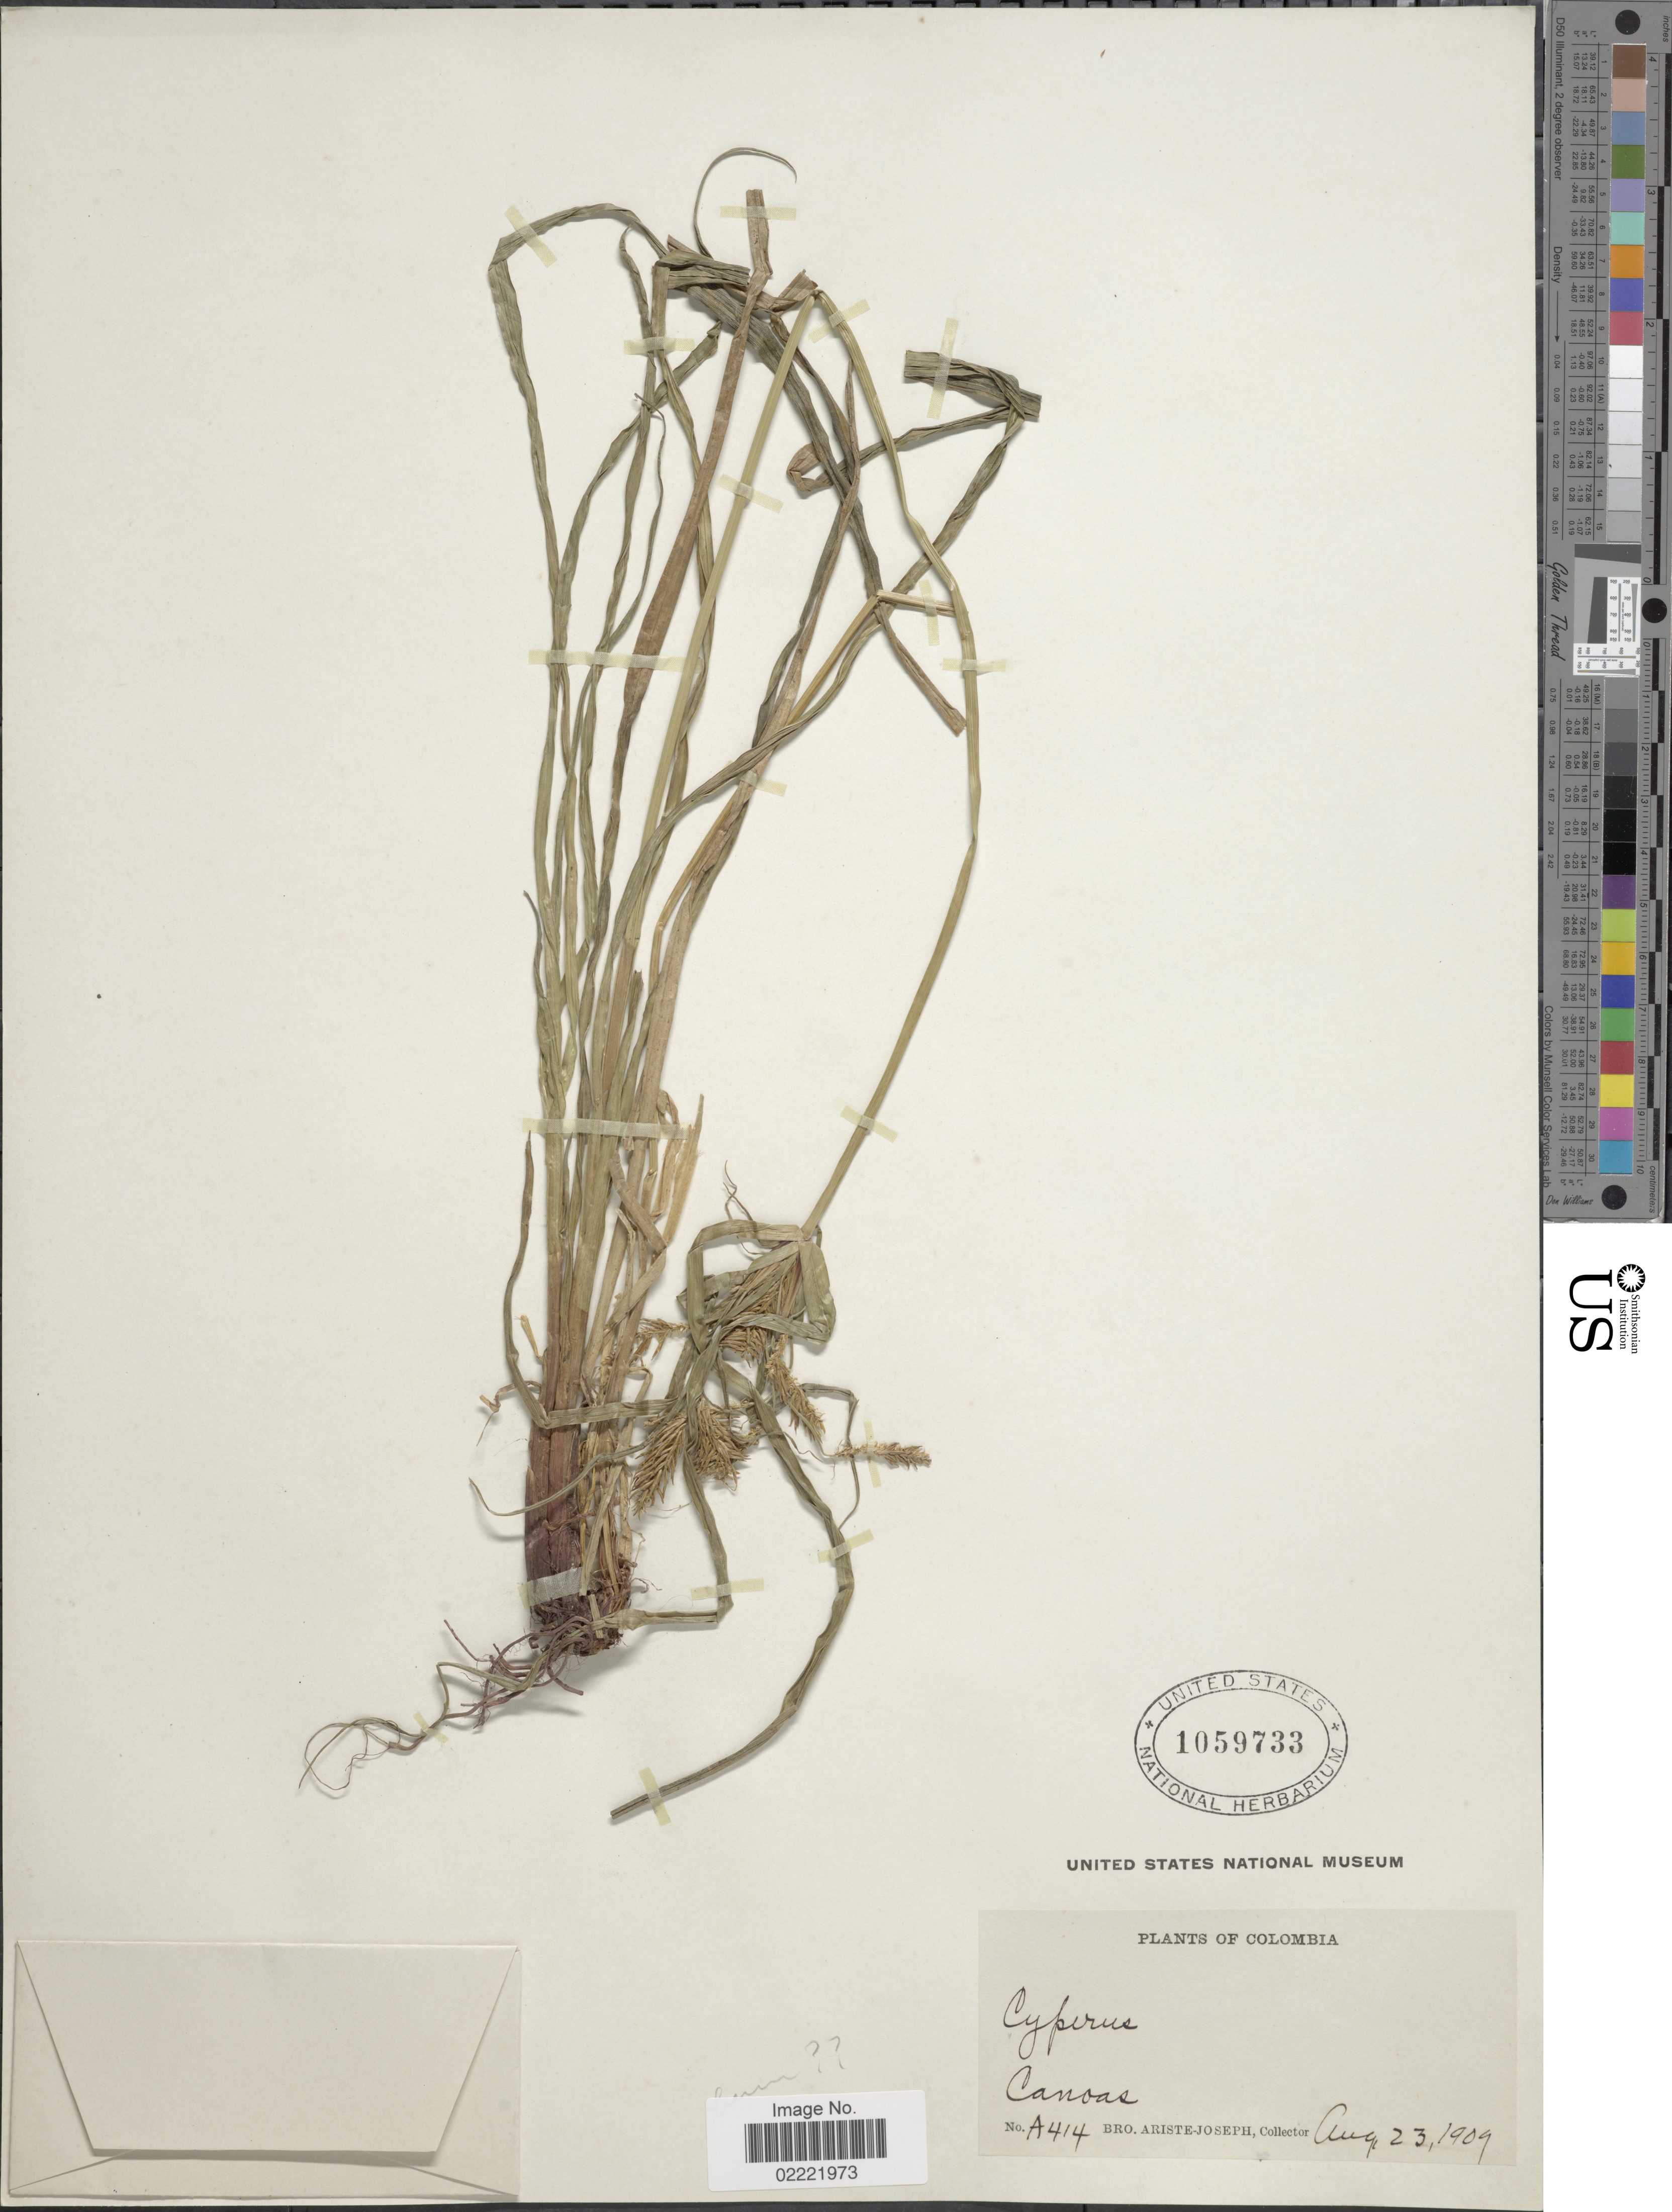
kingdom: Plantae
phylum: Tracheophyta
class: Liliopsida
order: Poales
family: Cyperaceae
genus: Cyperus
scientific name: Cyperus hermaphroditus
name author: (Jacq.) Standl.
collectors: Bro. Ariste-Joseph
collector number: A414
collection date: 1909-08-23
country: Colombia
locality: Canoas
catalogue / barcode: US 1059733